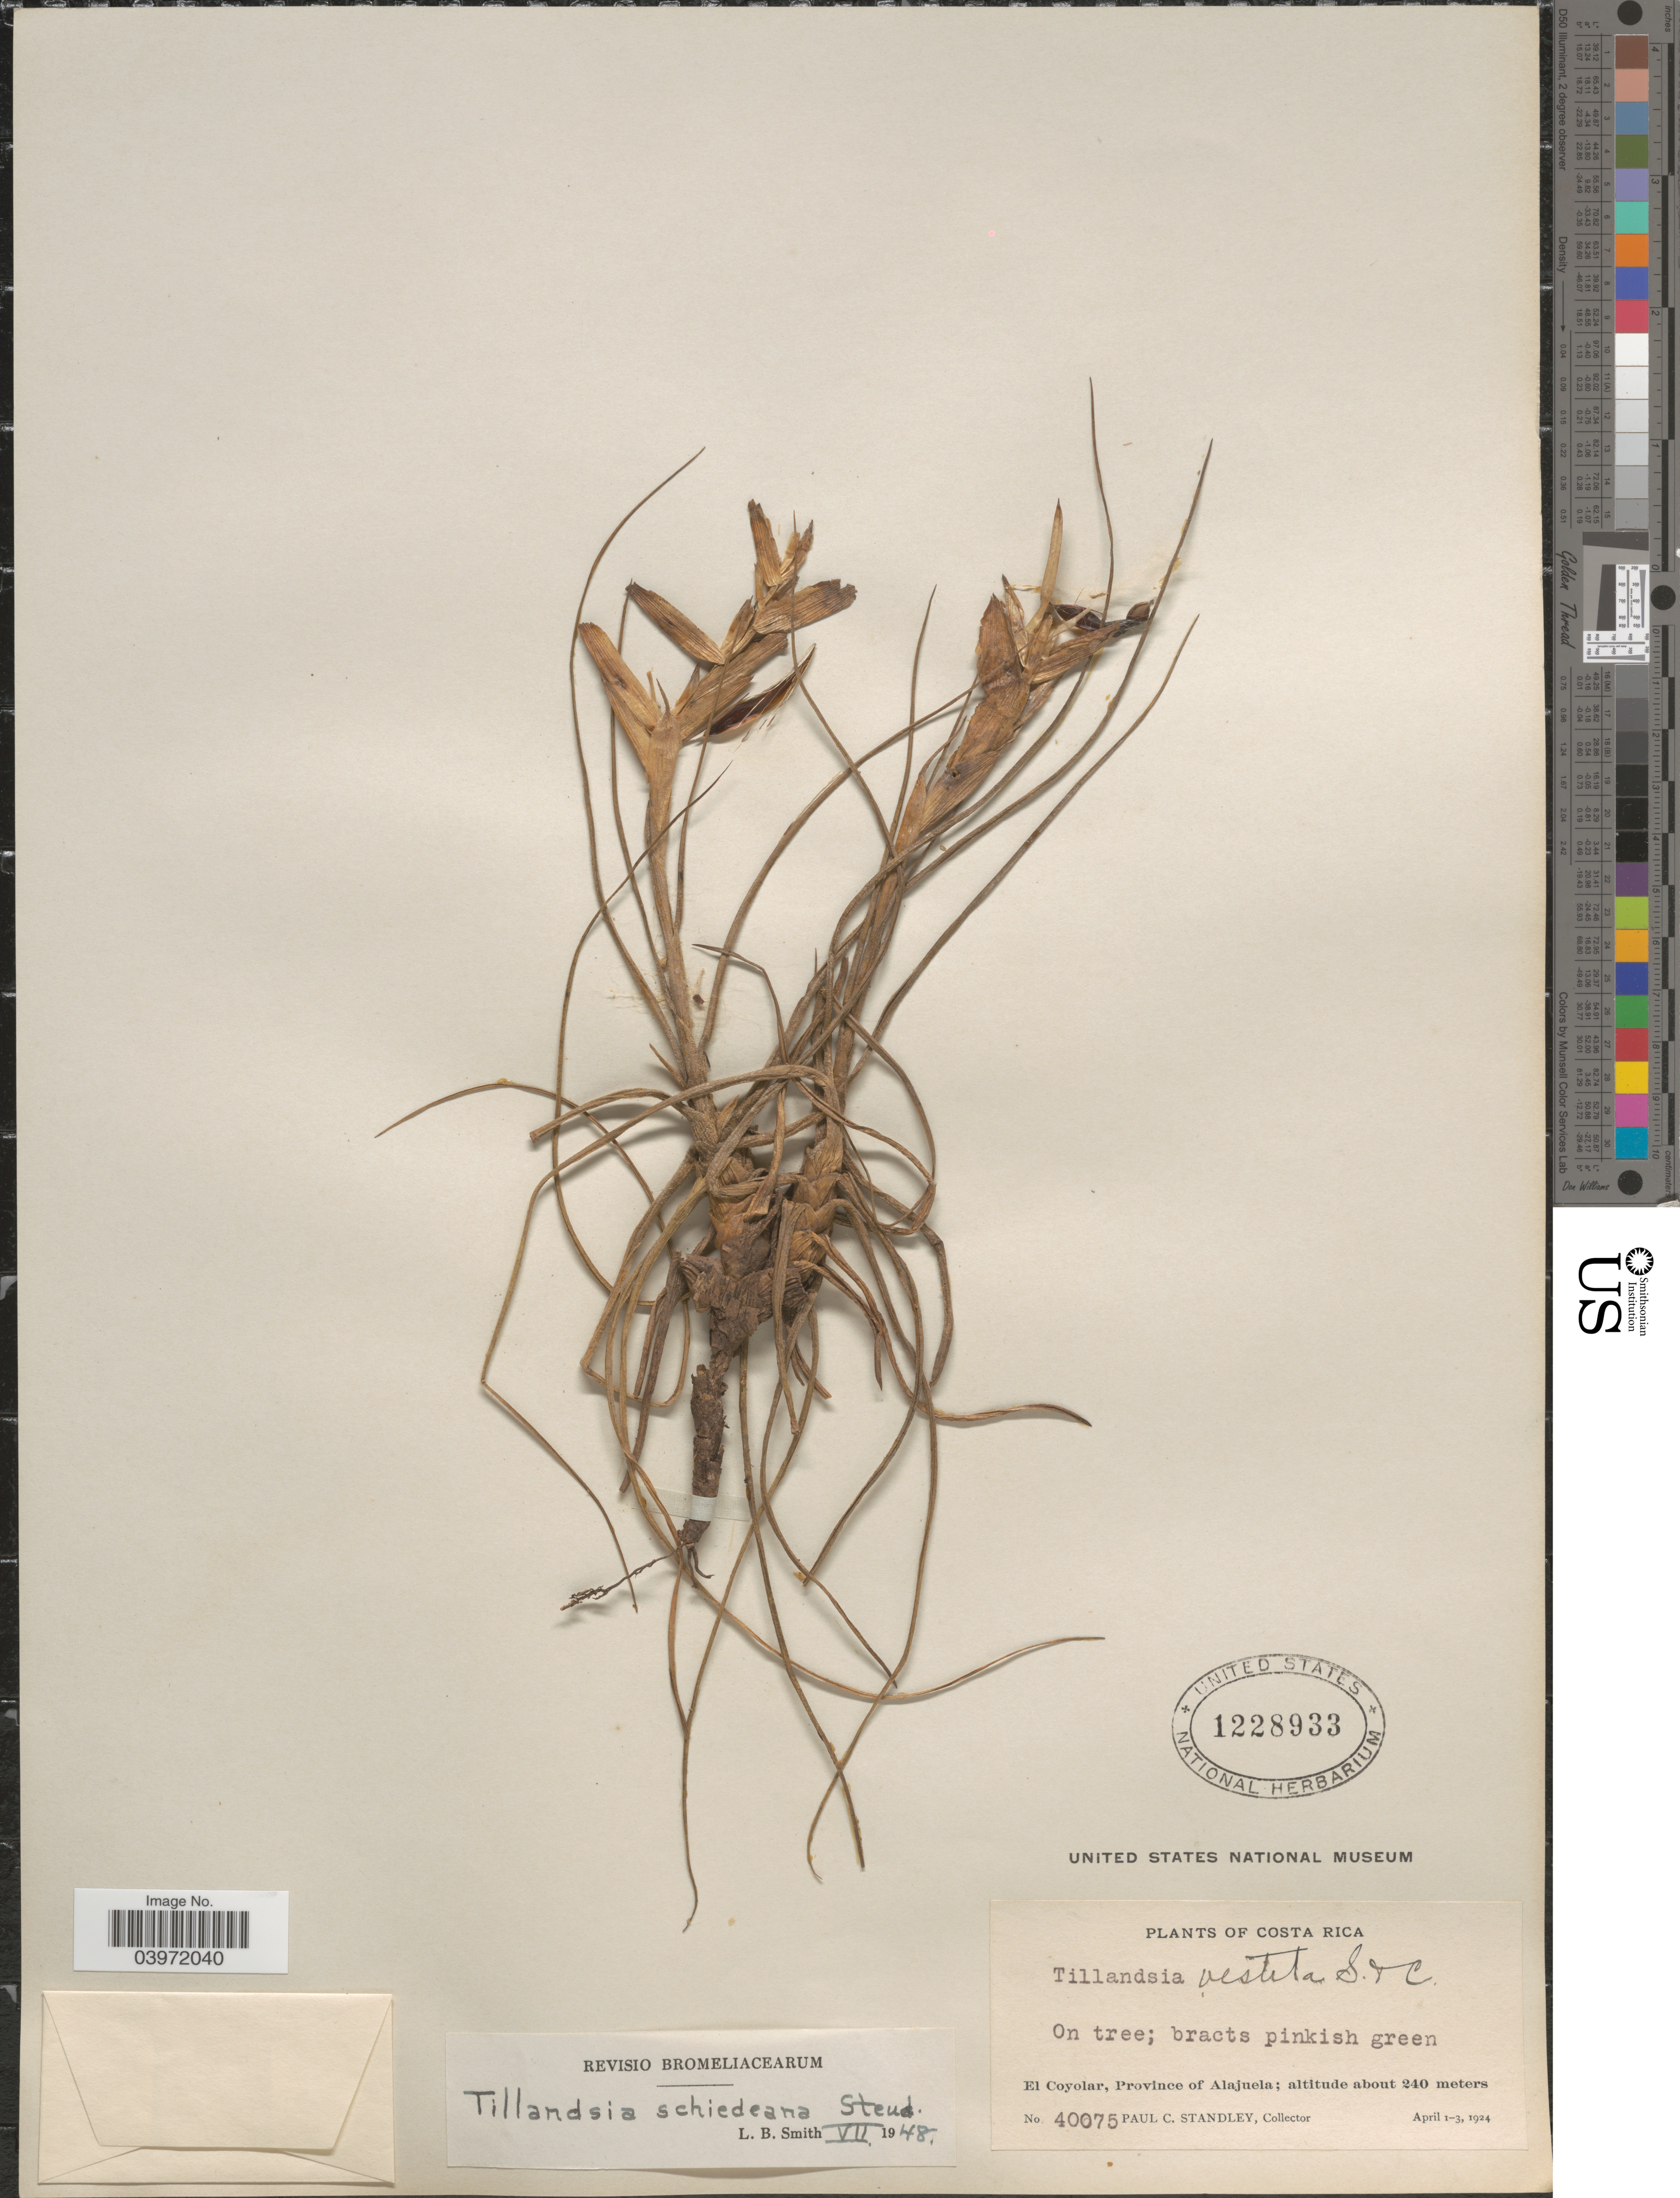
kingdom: Plantae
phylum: Tracheophyta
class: Liliopsida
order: Poales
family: Bromeliaceae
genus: Tillandsia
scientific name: Tillandsia schiedeana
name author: Steud.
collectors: P. C. Standley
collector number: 40075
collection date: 1924-04-01/1924-04-03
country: Costa Rica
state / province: Alajuela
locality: El Coyolar.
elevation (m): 240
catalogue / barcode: US 1228933